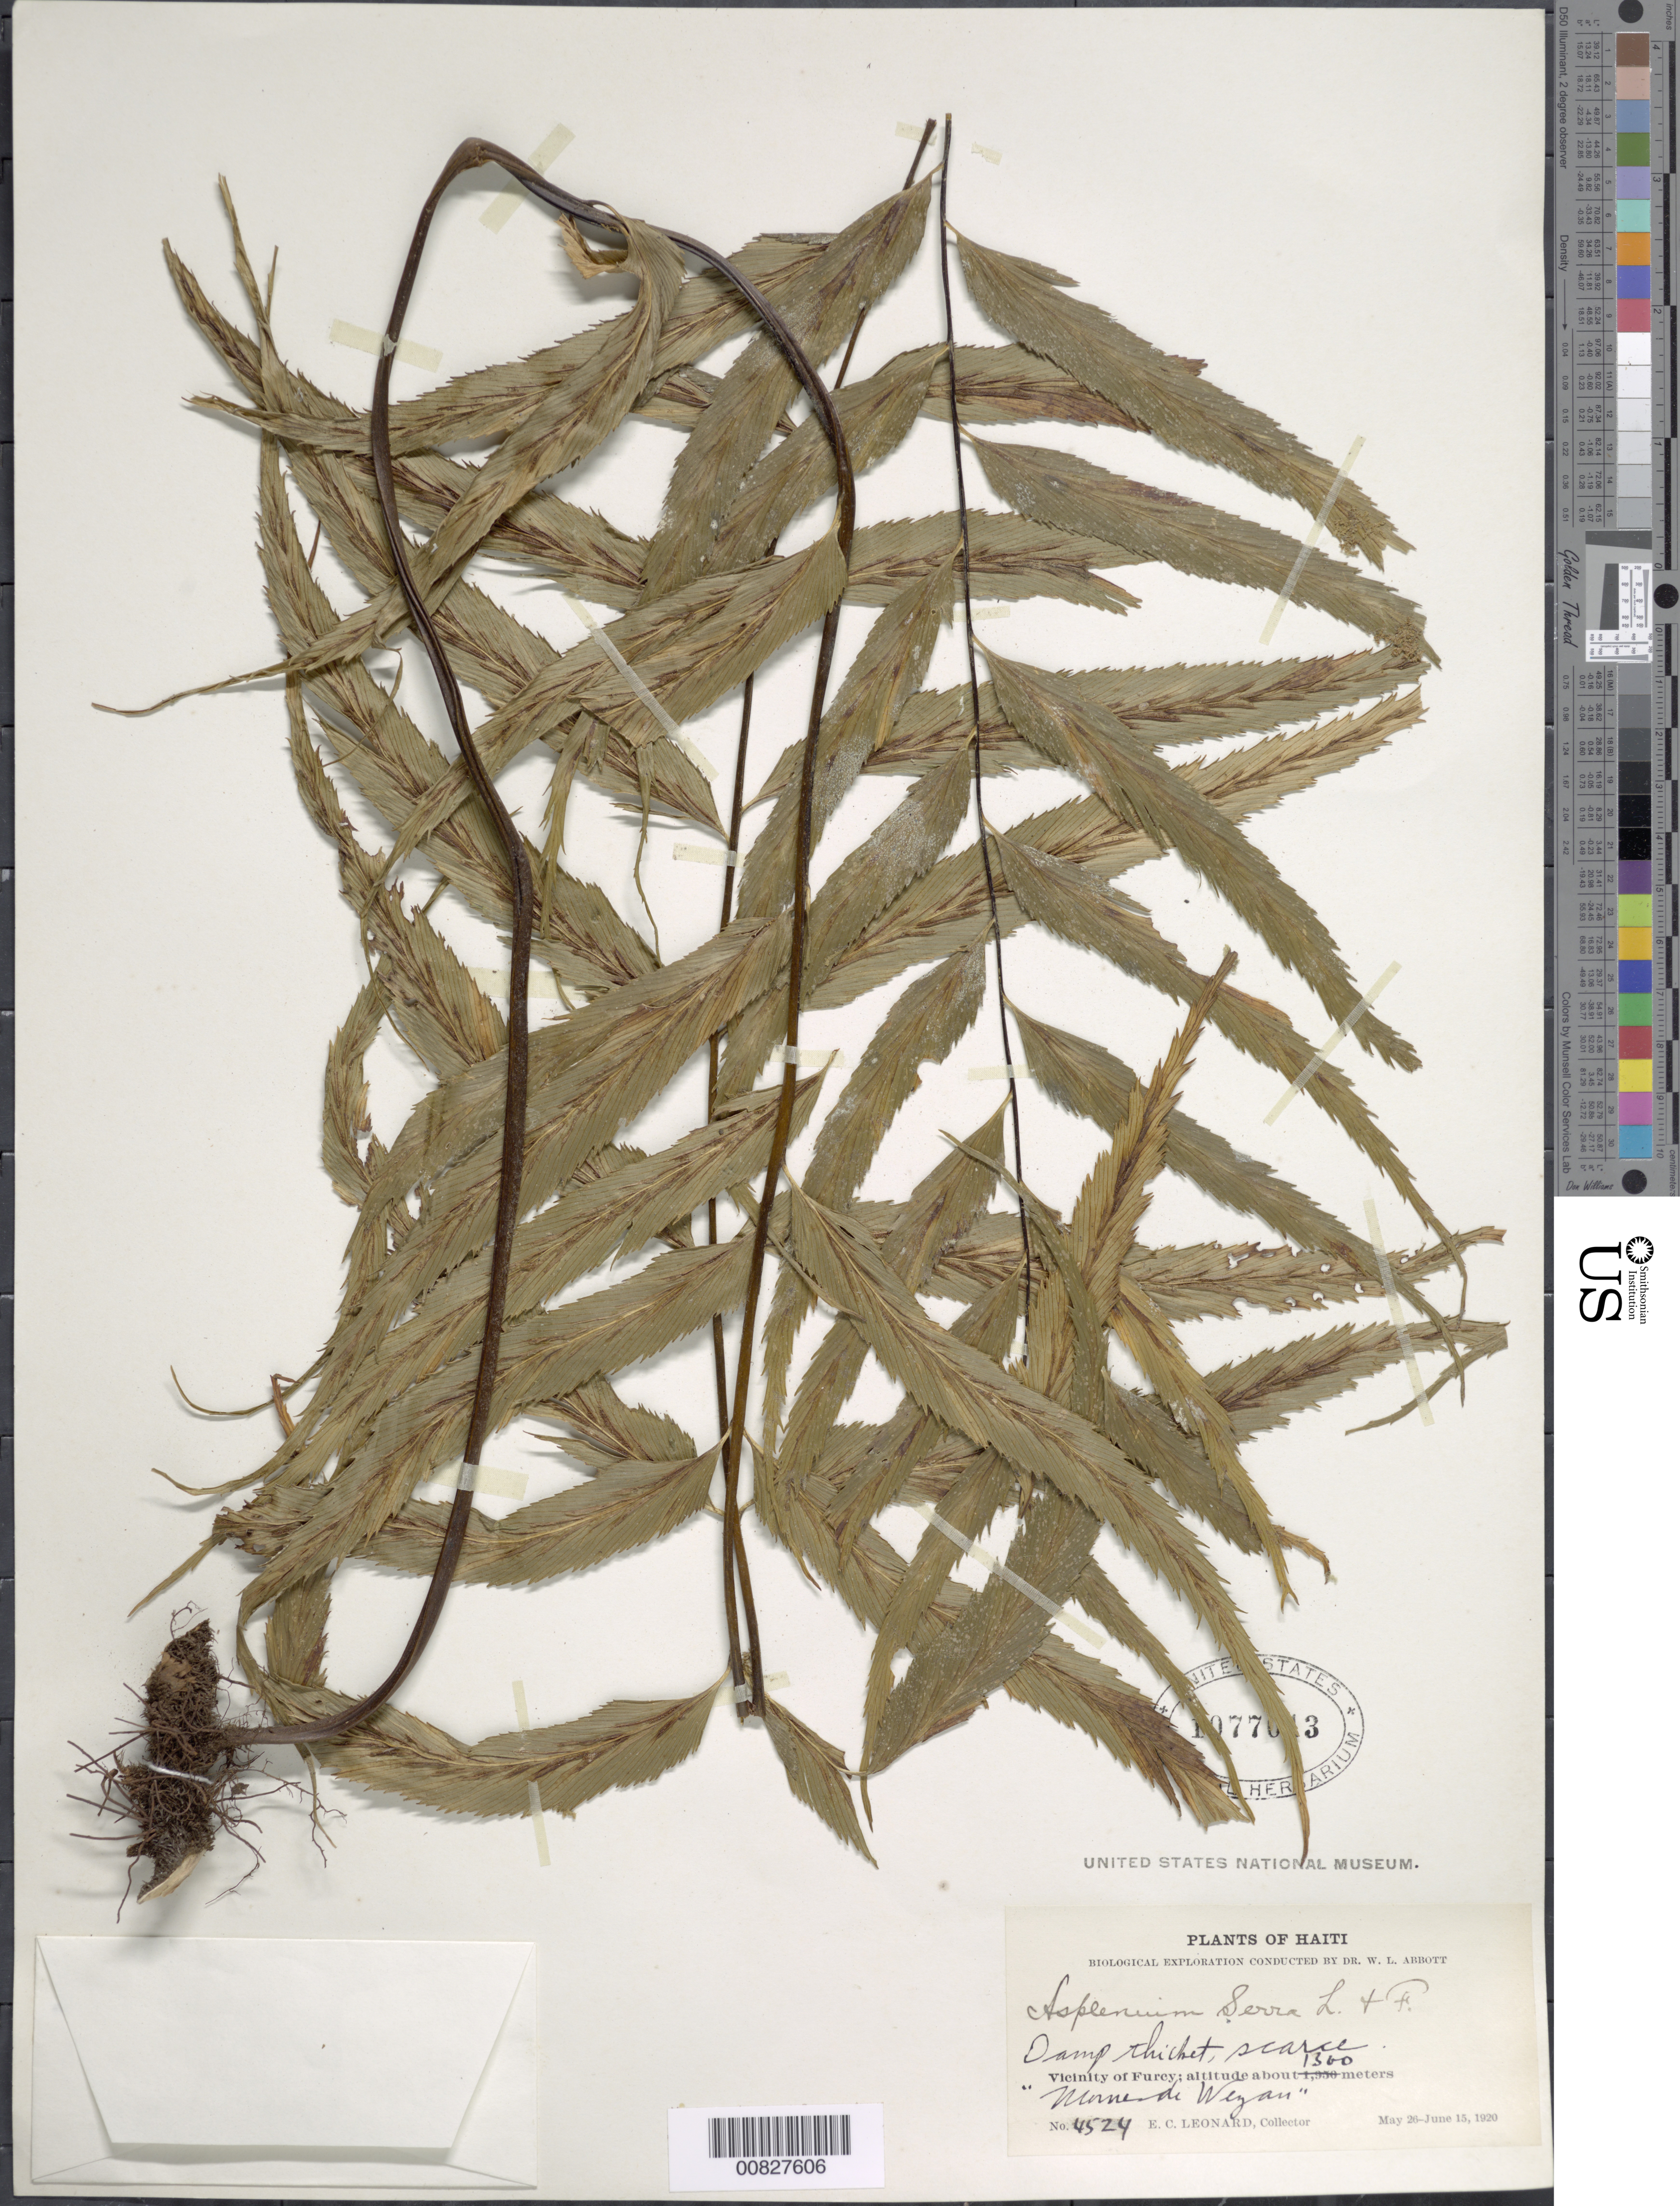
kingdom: Plantae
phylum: Tracheophyta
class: Polypodiopsida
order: Polypodiales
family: Aspleniaceae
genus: Asplenium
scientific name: Asplenium serra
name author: Langsd. & Fisch.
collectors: E. C. Leonard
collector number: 4524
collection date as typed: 26 May 1920 to 15 Jun 1920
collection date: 1920-05-26/1920-06-15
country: Haiti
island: Hispaniola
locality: Furcy, Morne de Weyan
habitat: Damp thicket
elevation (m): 1300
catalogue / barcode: US 1077013